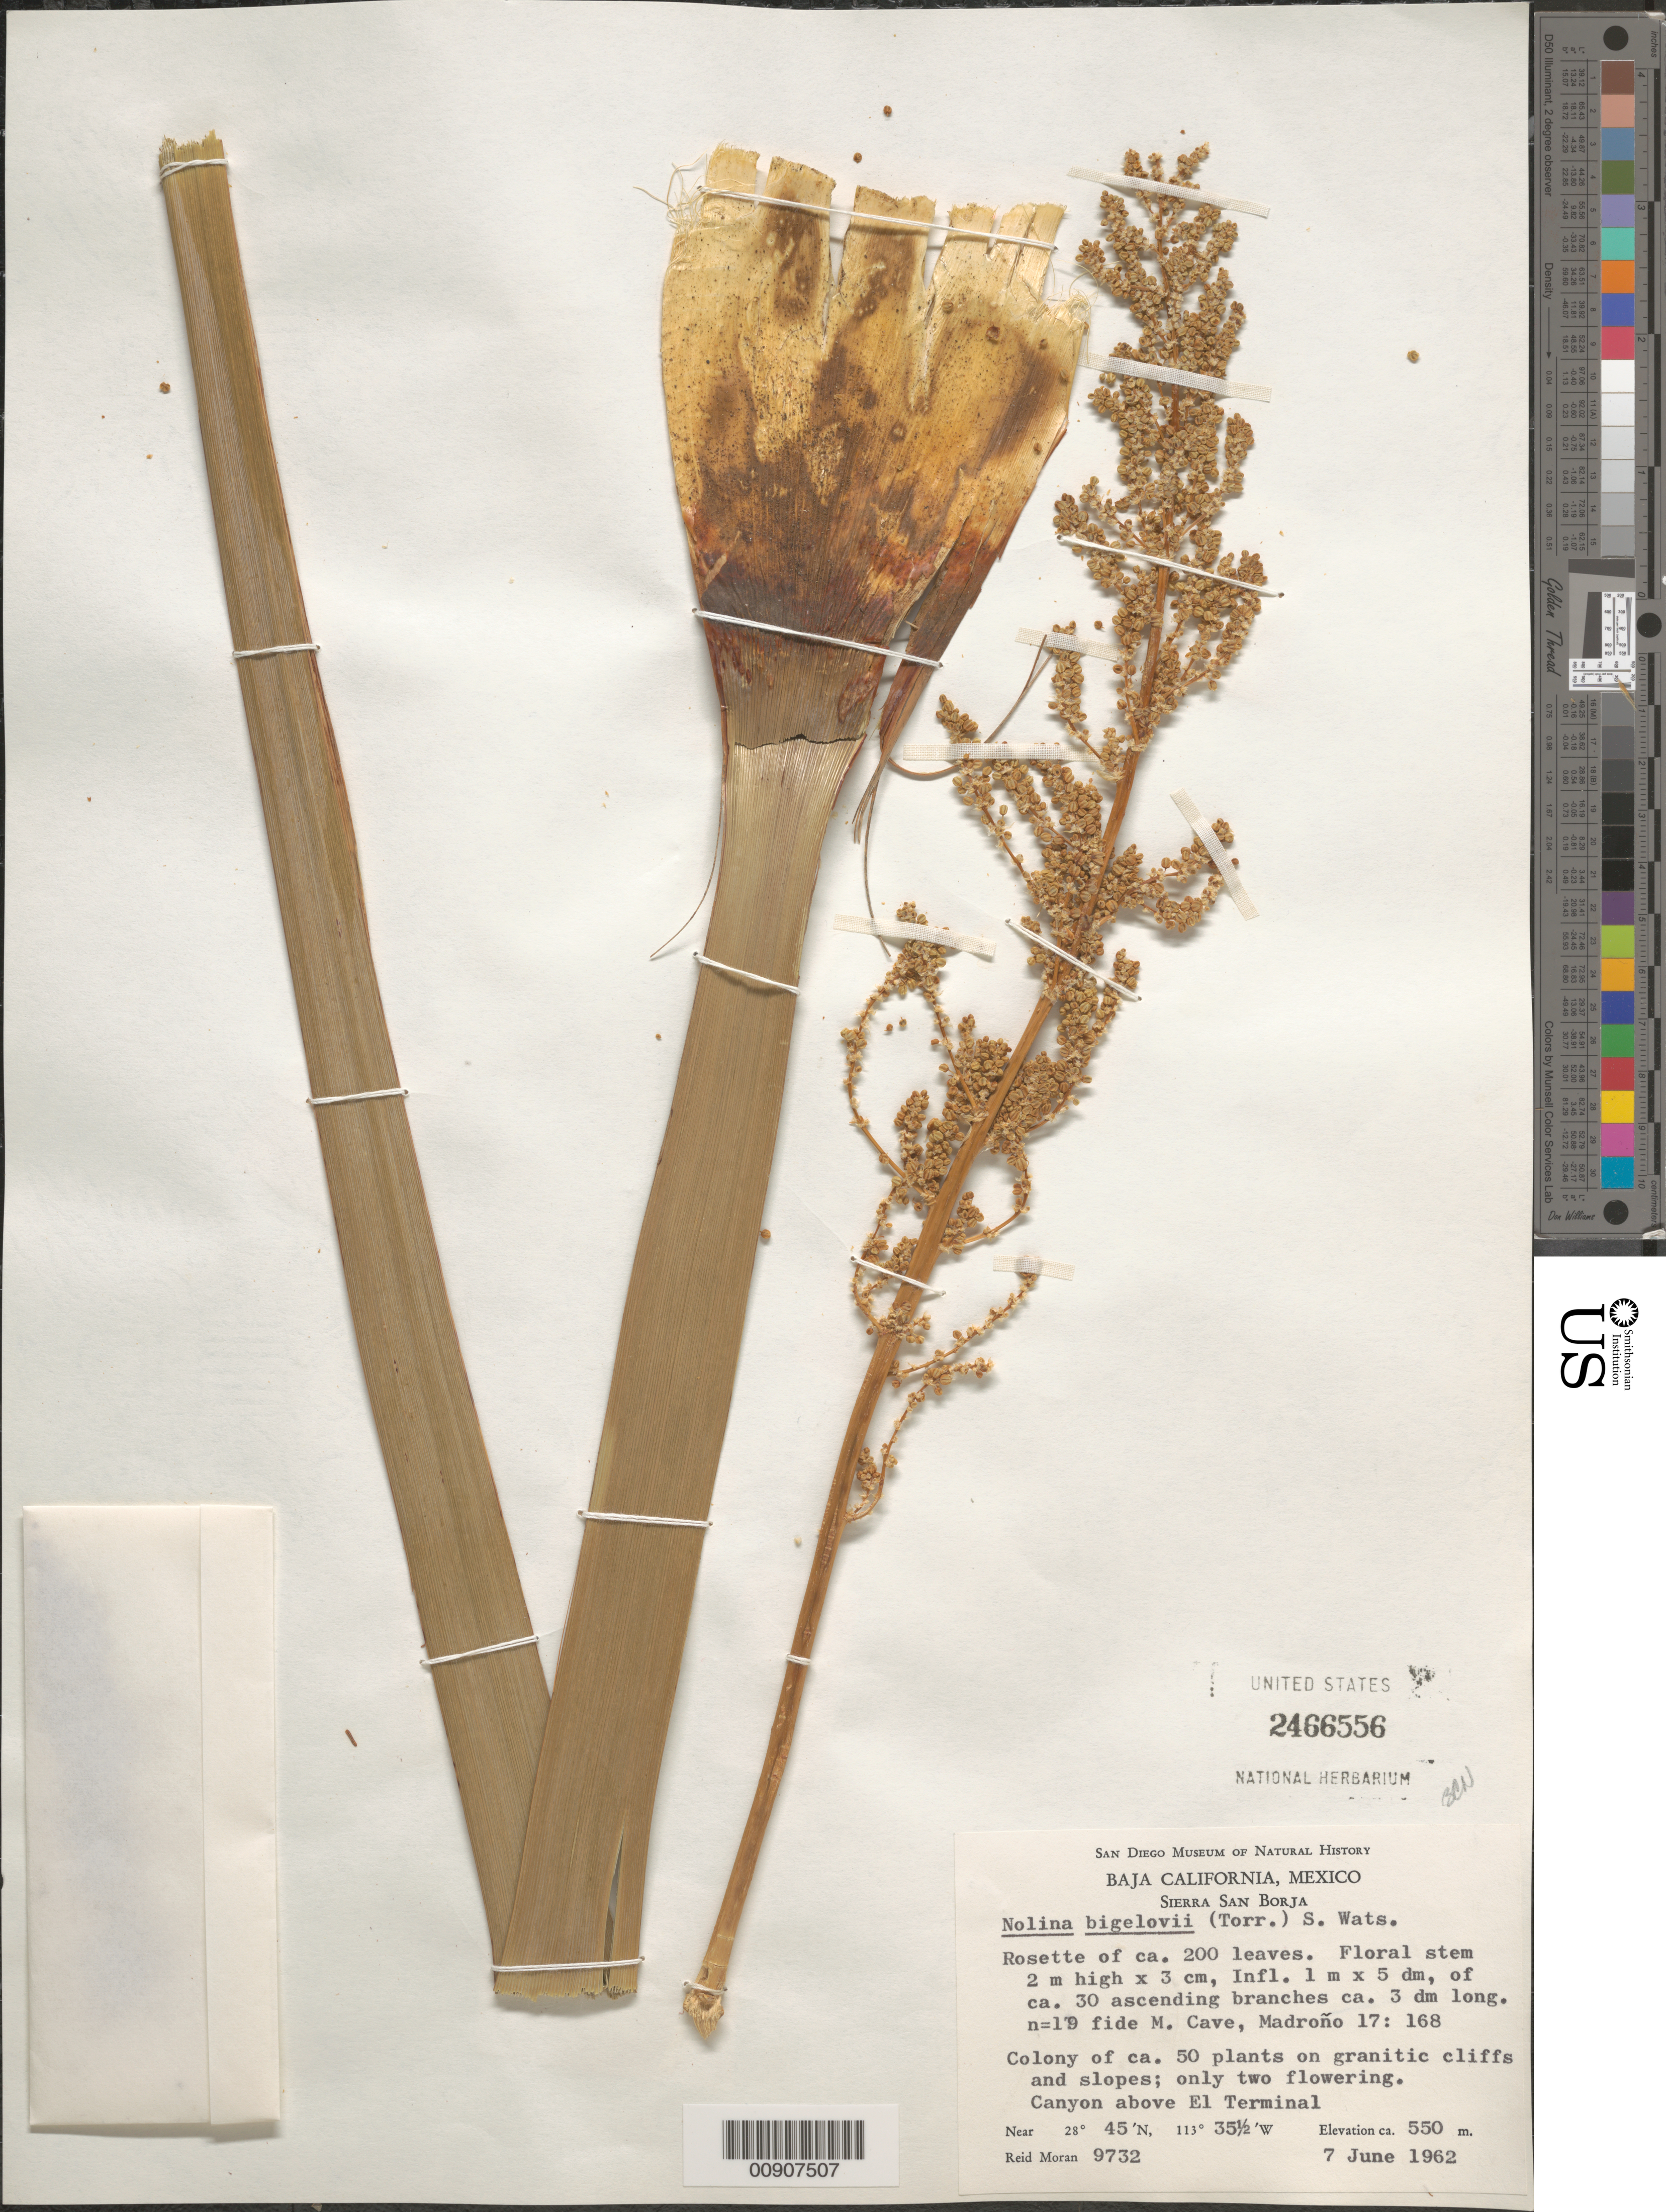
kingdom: Plantae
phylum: Tracheophyta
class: Liliopsida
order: Asparagales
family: Asparagaceae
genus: Nolina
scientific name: Nolina bigelovii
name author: (Torr.) S. Watson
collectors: R. V. Moran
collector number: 9732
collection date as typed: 07 Jun 1962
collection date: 1962-06-07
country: Mexico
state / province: Baja California Norte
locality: Canyon above El Terminal. Sierra San Borja, Baja California.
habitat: On granitic cliffs and slopes.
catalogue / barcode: US 2466556